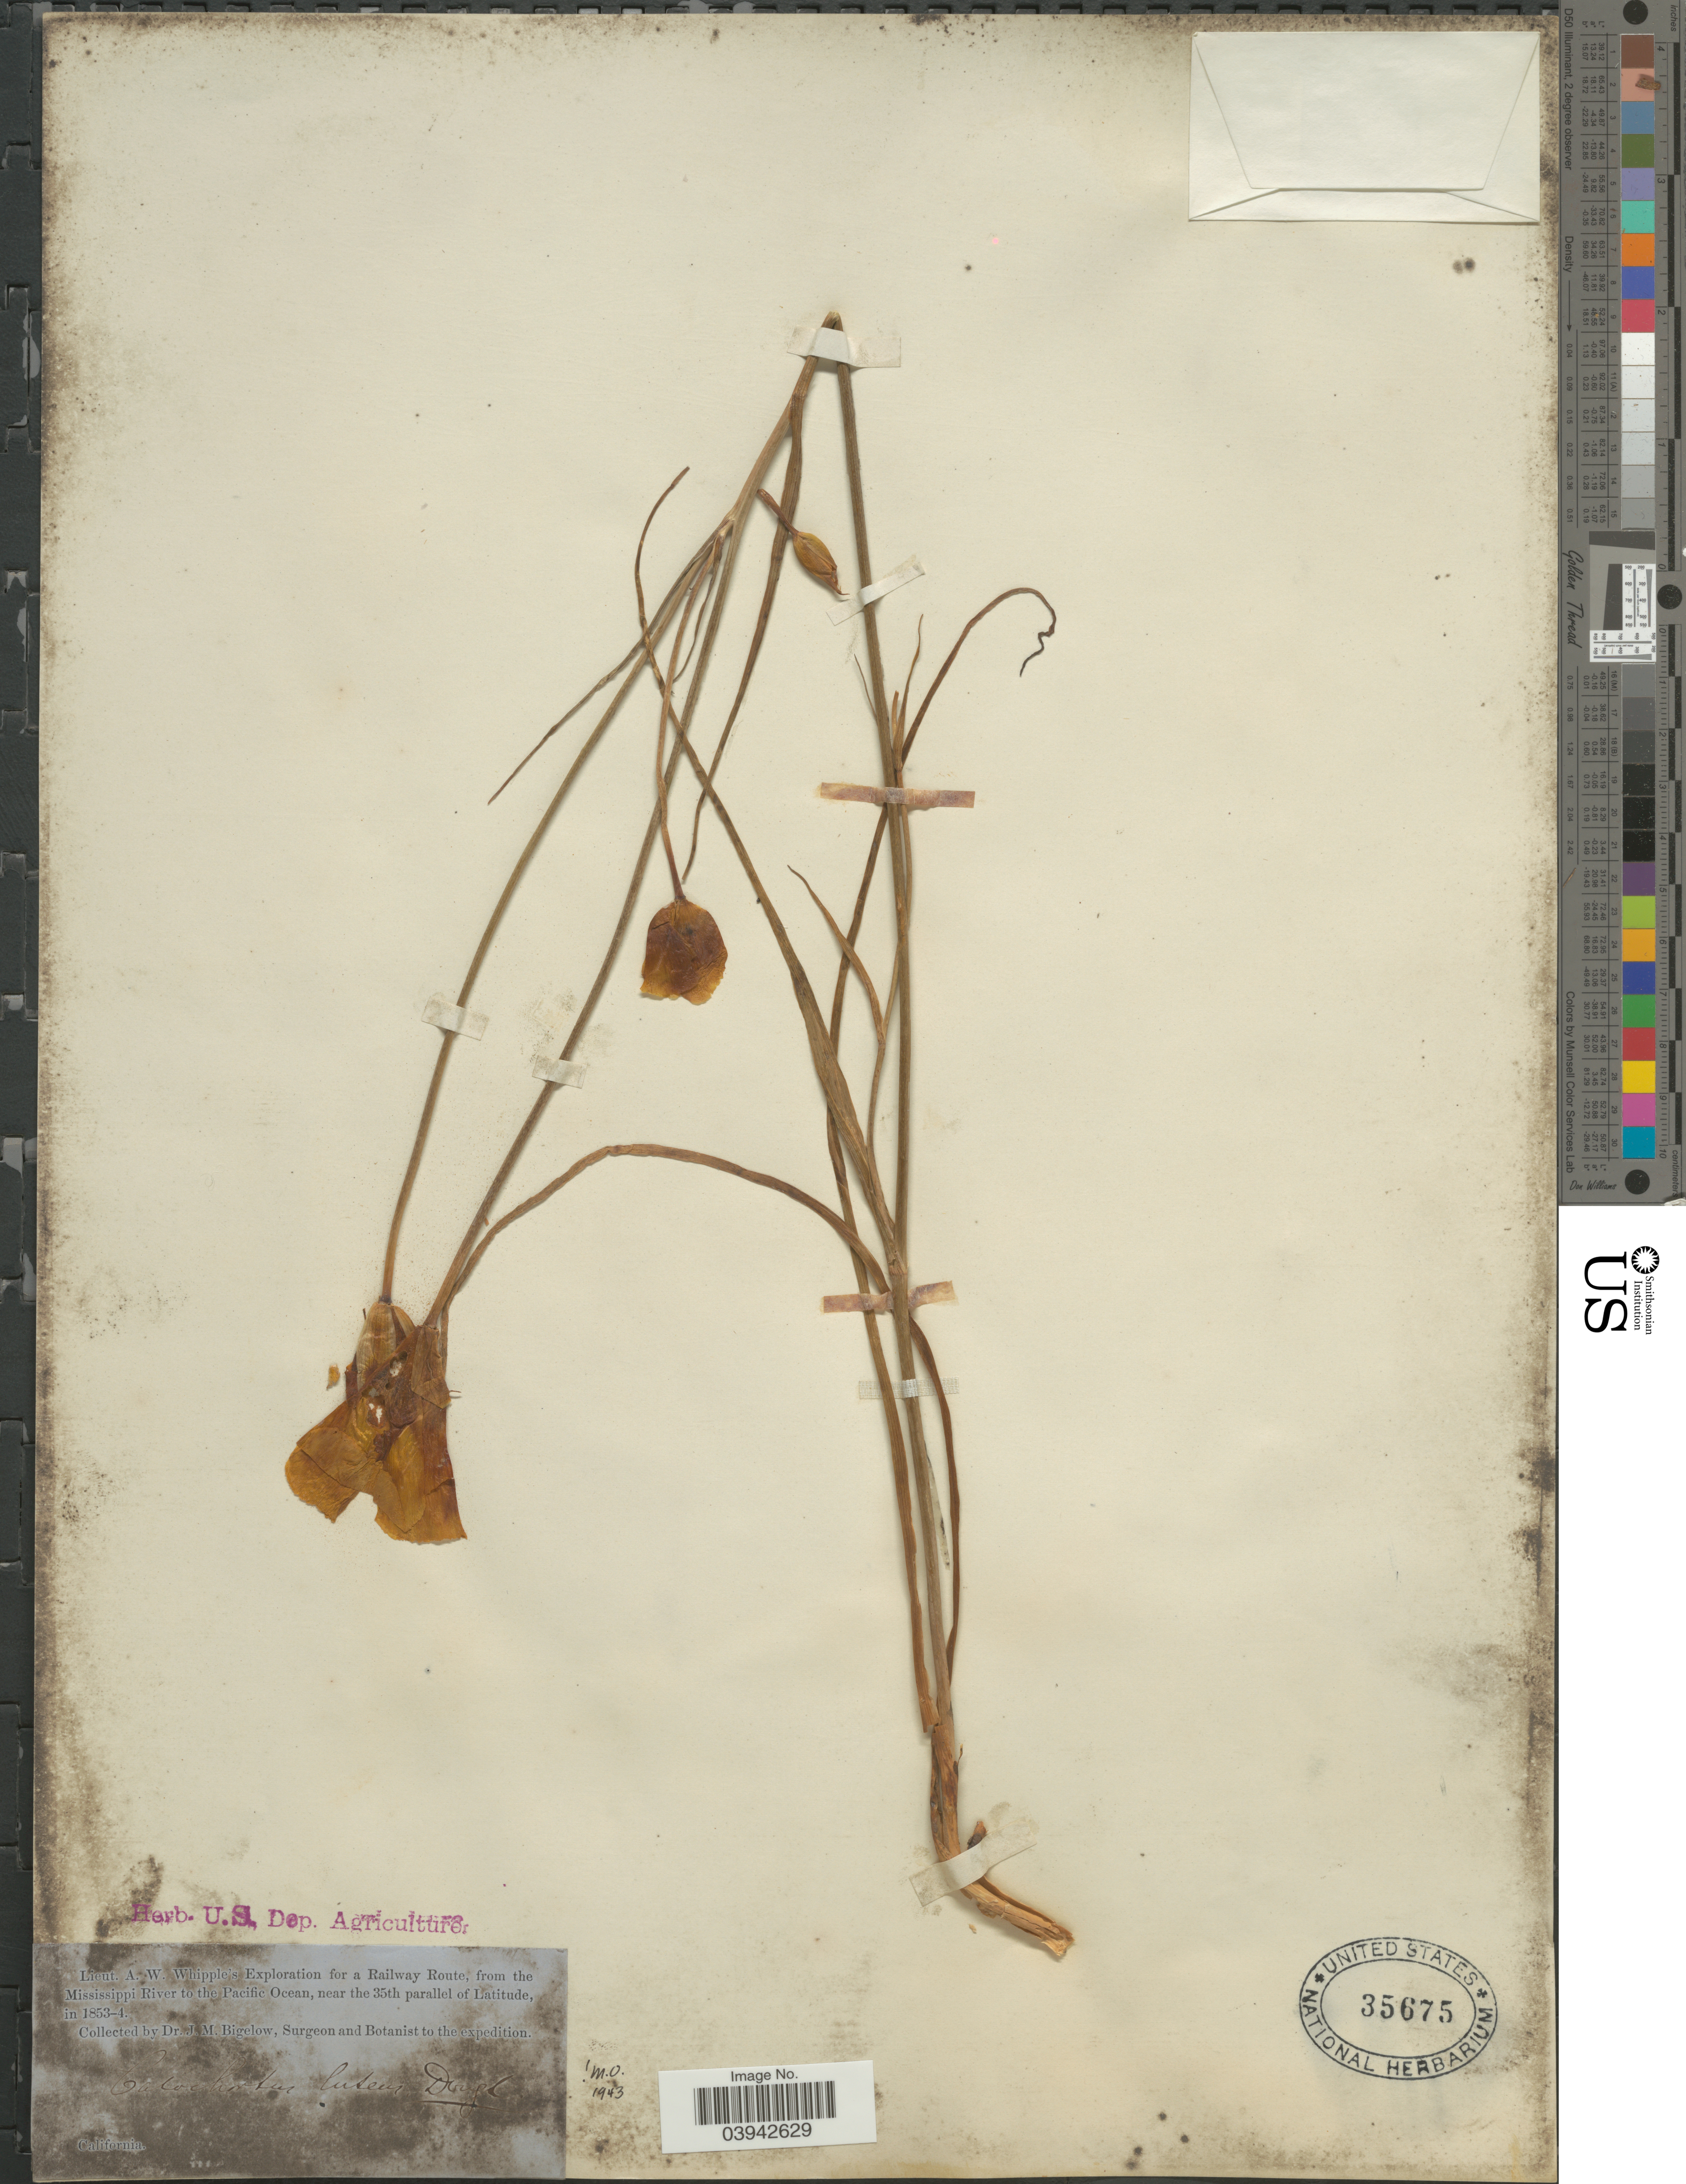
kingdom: Plantae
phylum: Tracheophyta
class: Liliopsida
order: Liliales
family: Liliaceae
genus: Calochortus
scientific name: Calochortus luteus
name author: Douglas ex Lindl.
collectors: J. M. Bigelow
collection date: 1853/1854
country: United States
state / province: California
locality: From the Mississippi River to the Pacific Ocean.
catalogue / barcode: US 35675